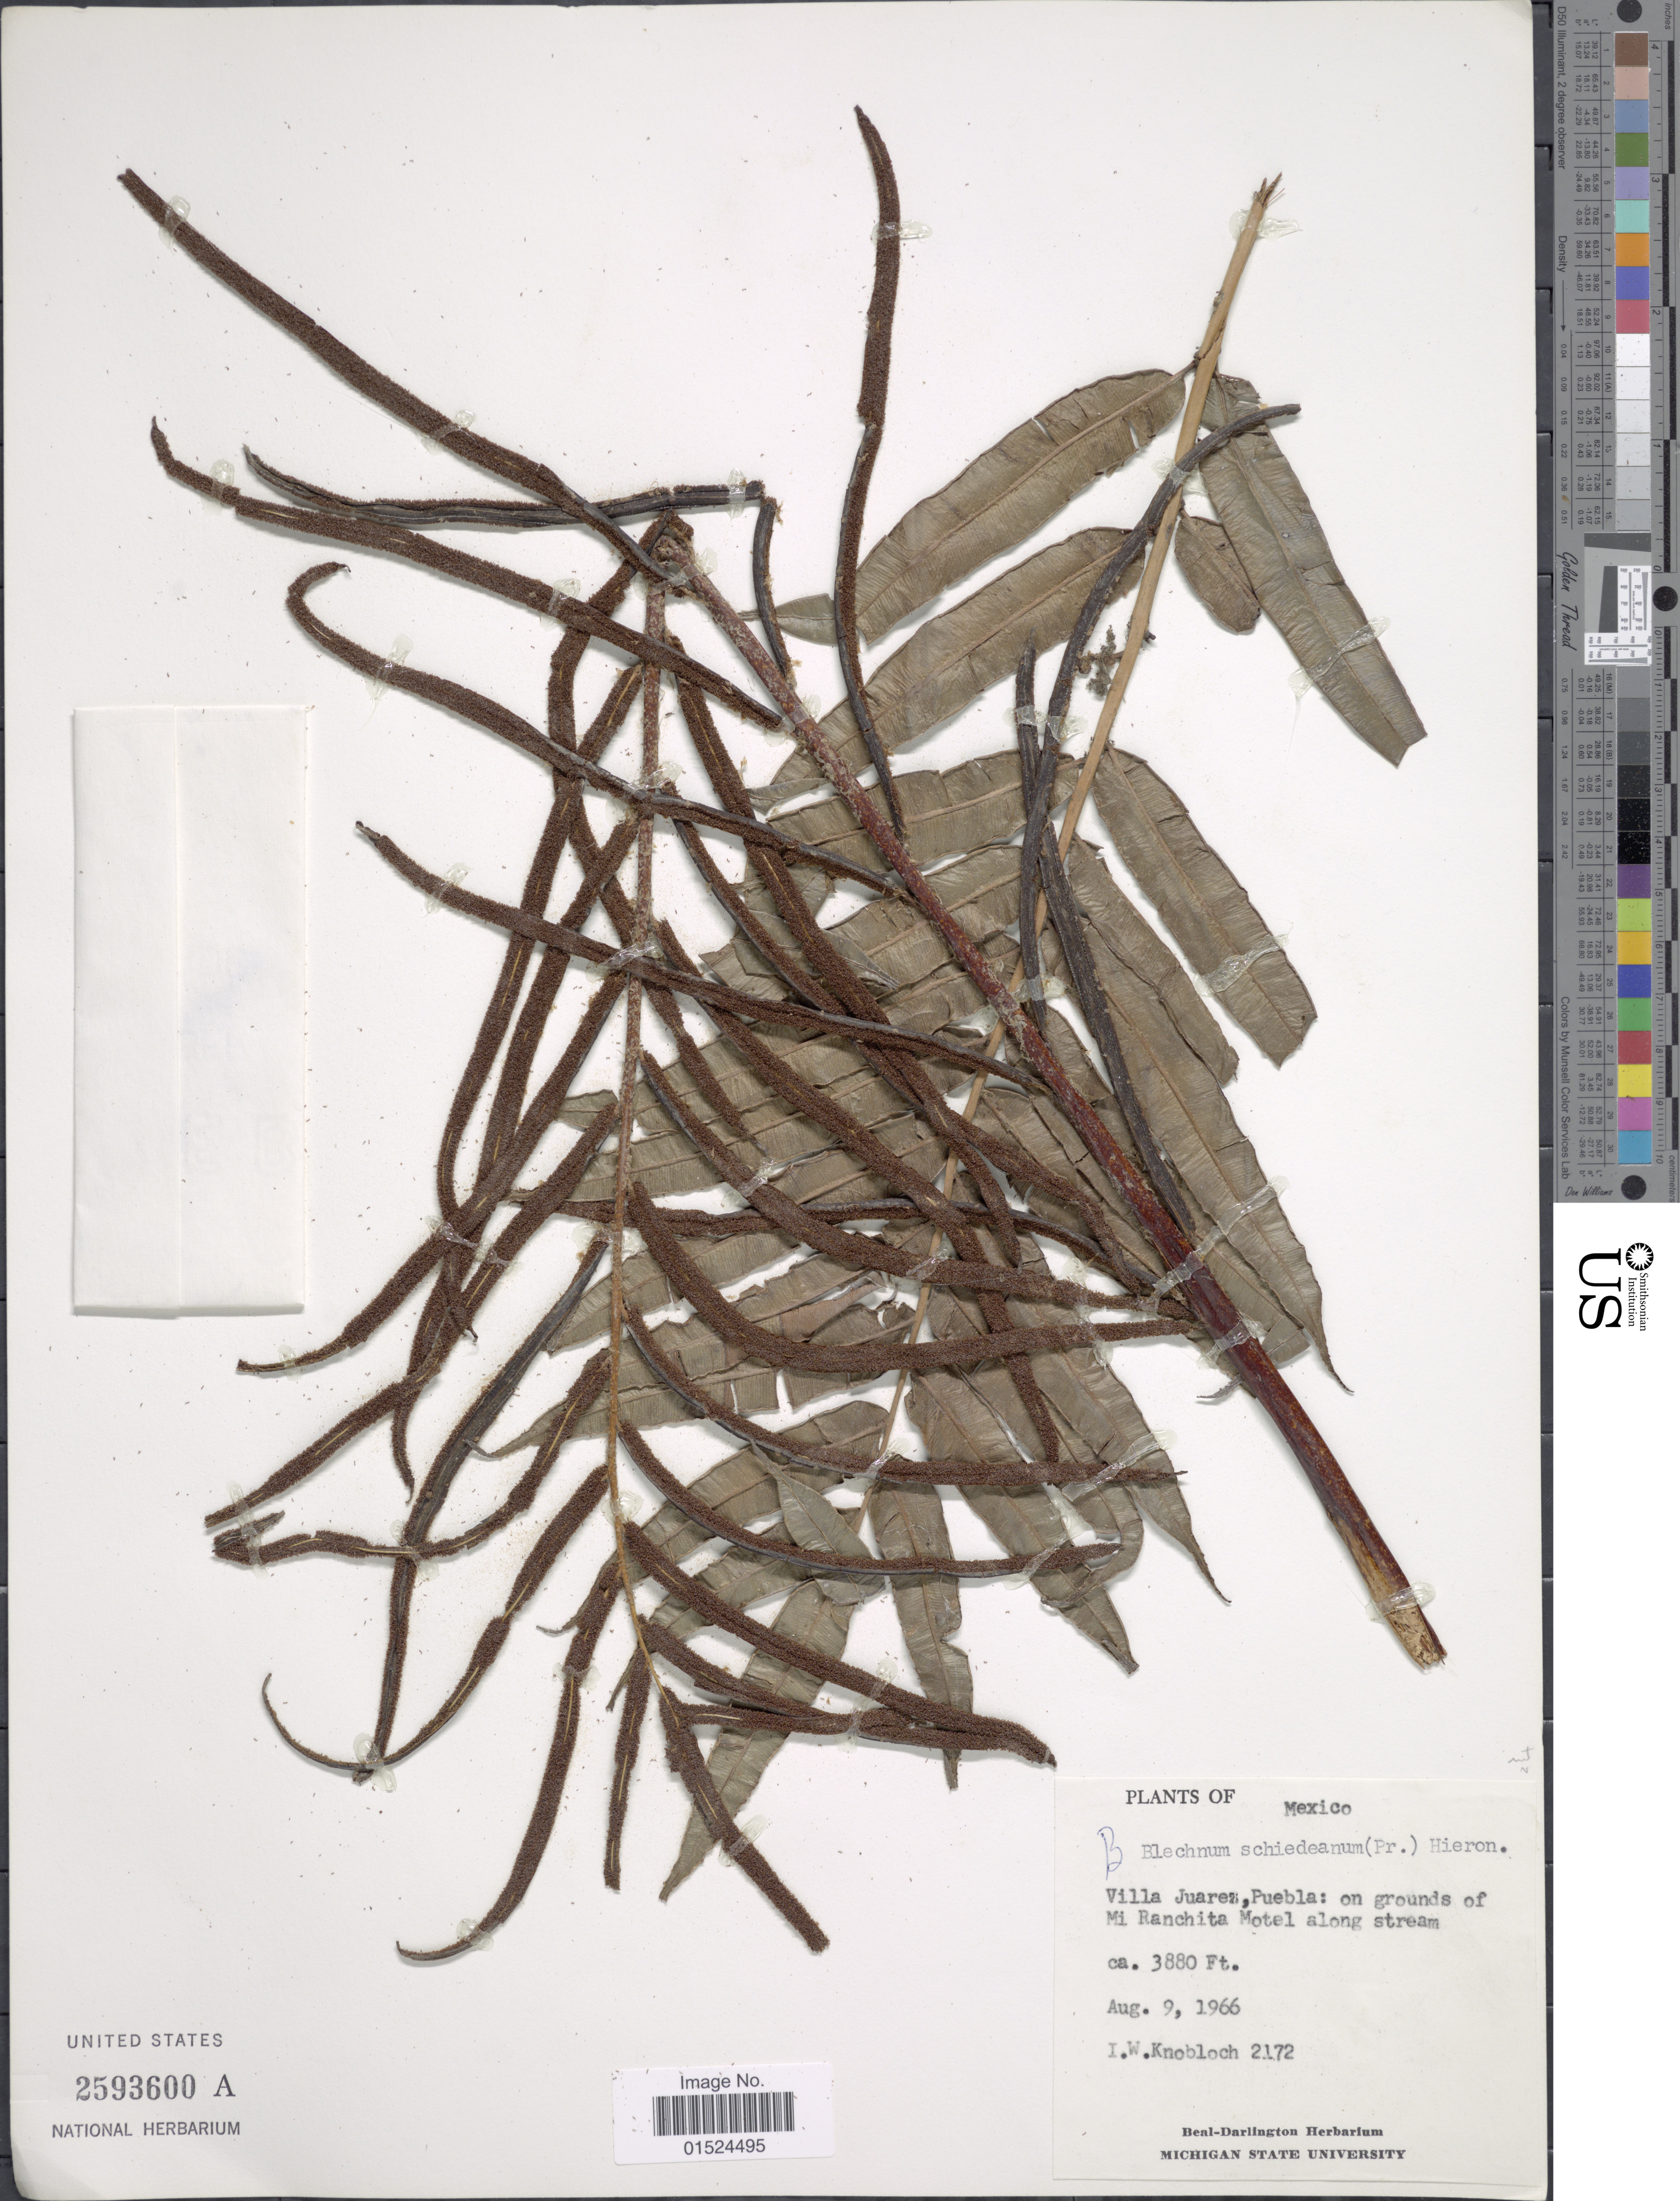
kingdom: Plantae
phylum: Tracheophyta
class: Polypodiopsida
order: Polypodiales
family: Blechnaceae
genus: Blechnum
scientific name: Blechnum schiedeanum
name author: (Schltdl. ex C. Presl) Hieron.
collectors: I. W. Knobloch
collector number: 2172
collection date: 1966-08-09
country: Mexico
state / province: Puebla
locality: Villa Juarez: on grounds of Mi Ranchita Motel along stream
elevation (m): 1183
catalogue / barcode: US 2593600A